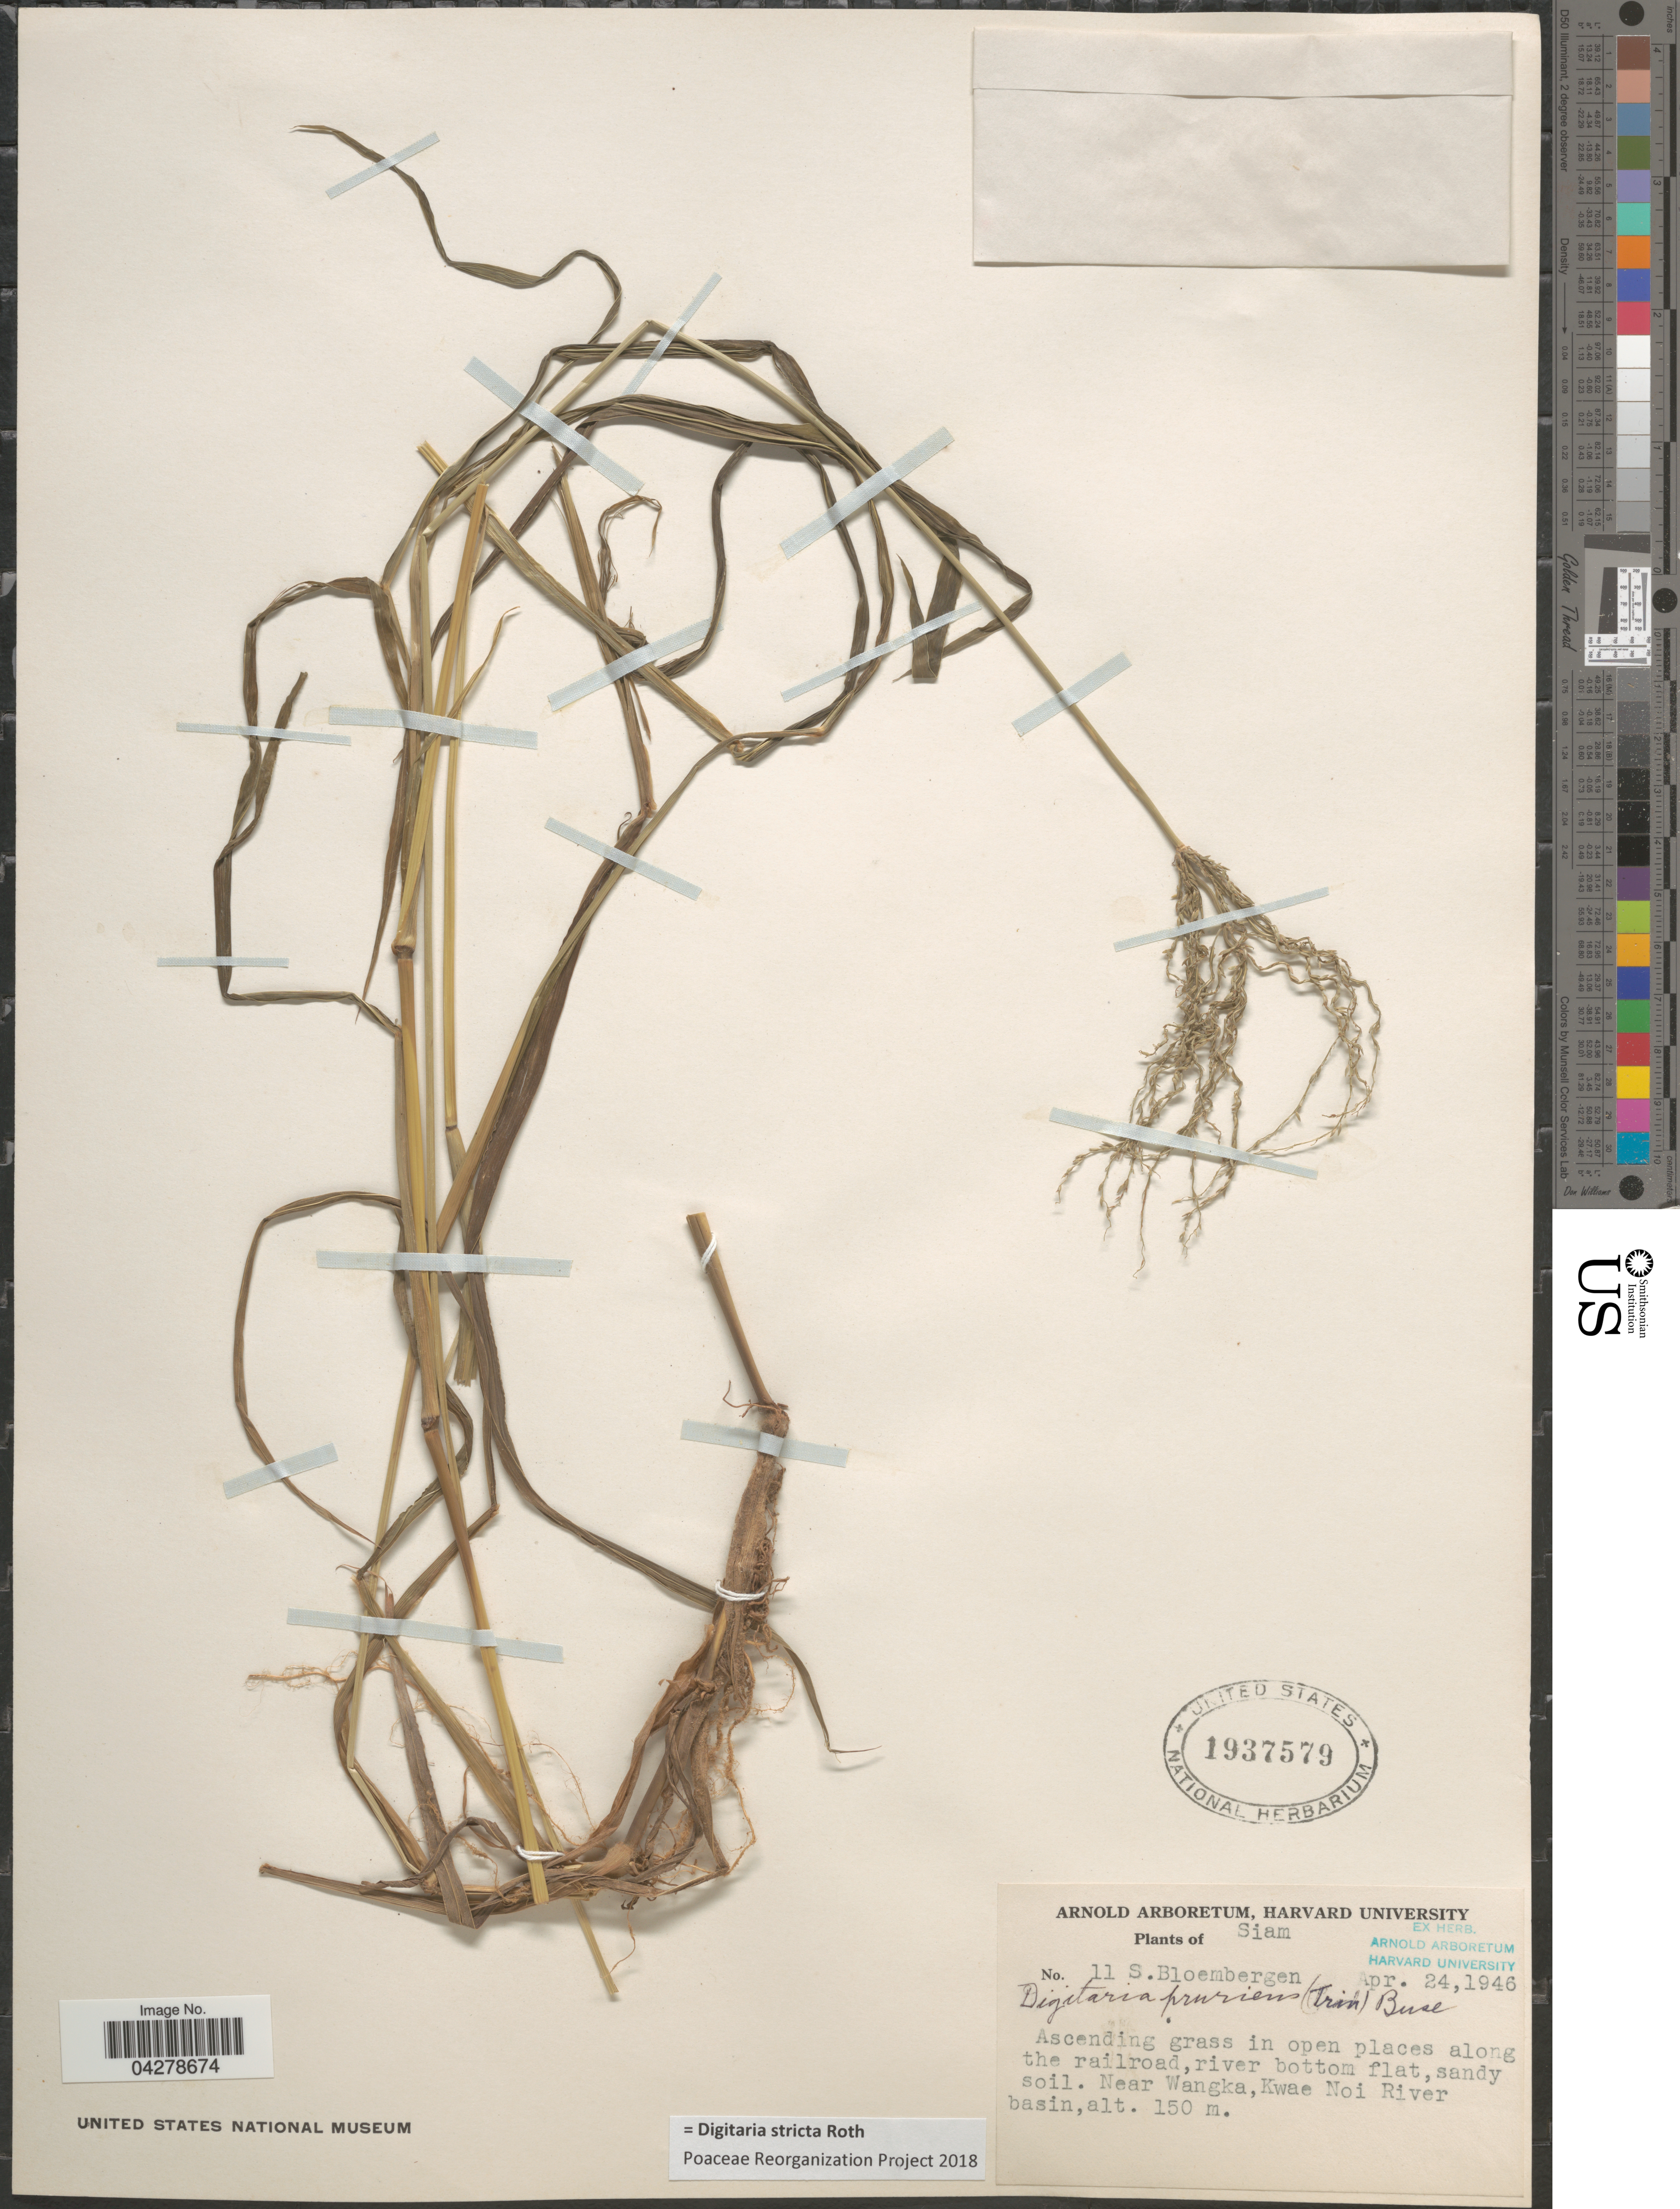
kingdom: Plantae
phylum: Tracheophyta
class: Liliopsida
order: Poales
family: Poaceae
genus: Digitaria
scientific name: Digitaria stricta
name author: Roth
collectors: S. Bloembergen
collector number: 11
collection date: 1946-04-24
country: Thailand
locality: Siam. Near Wangka, Kwae Noi River basin.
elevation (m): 150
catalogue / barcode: US 1937579